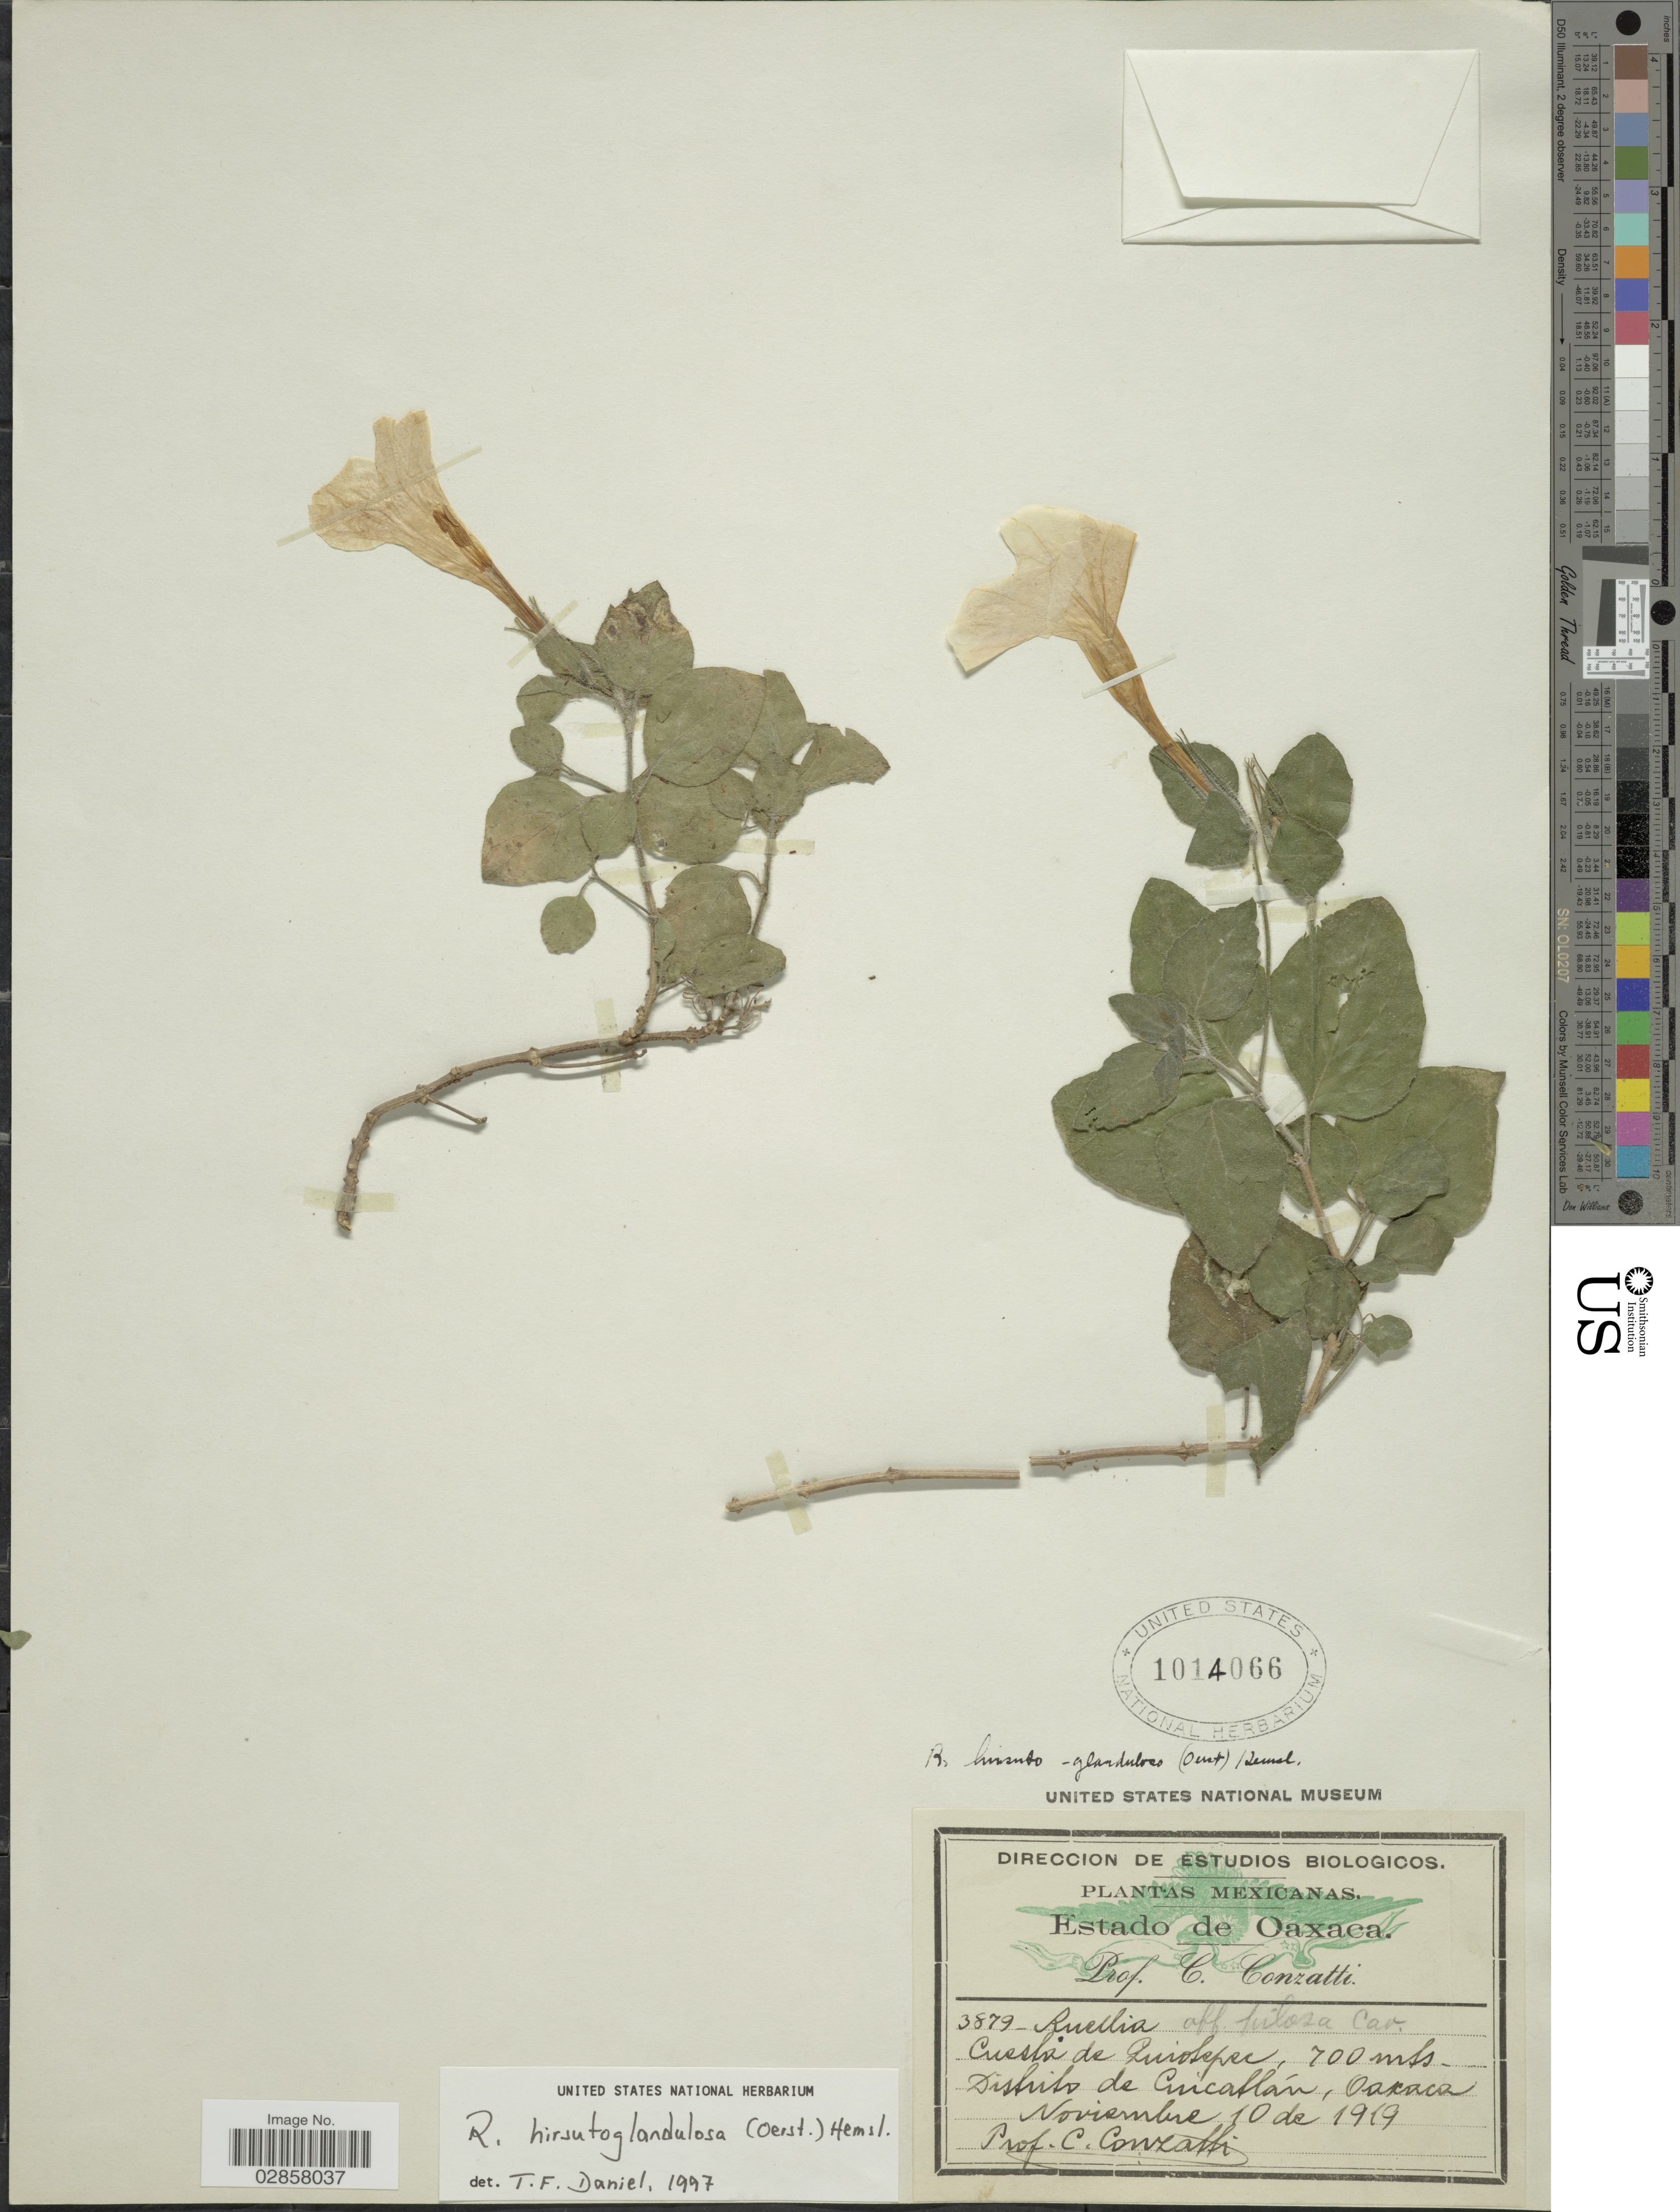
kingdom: Plantae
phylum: Tracheophyta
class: Magnoliopsida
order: Lamiales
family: Acanthaceae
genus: Ruellia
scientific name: Ruellia rosea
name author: (Nees) Hemsl.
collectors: C. Conzatti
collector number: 3879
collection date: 1919-11-10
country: Mexico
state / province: Oaxaca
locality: Custa de Quiotepec. Distrito de Cuicatlán.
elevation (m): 700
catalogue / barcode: US 1014066